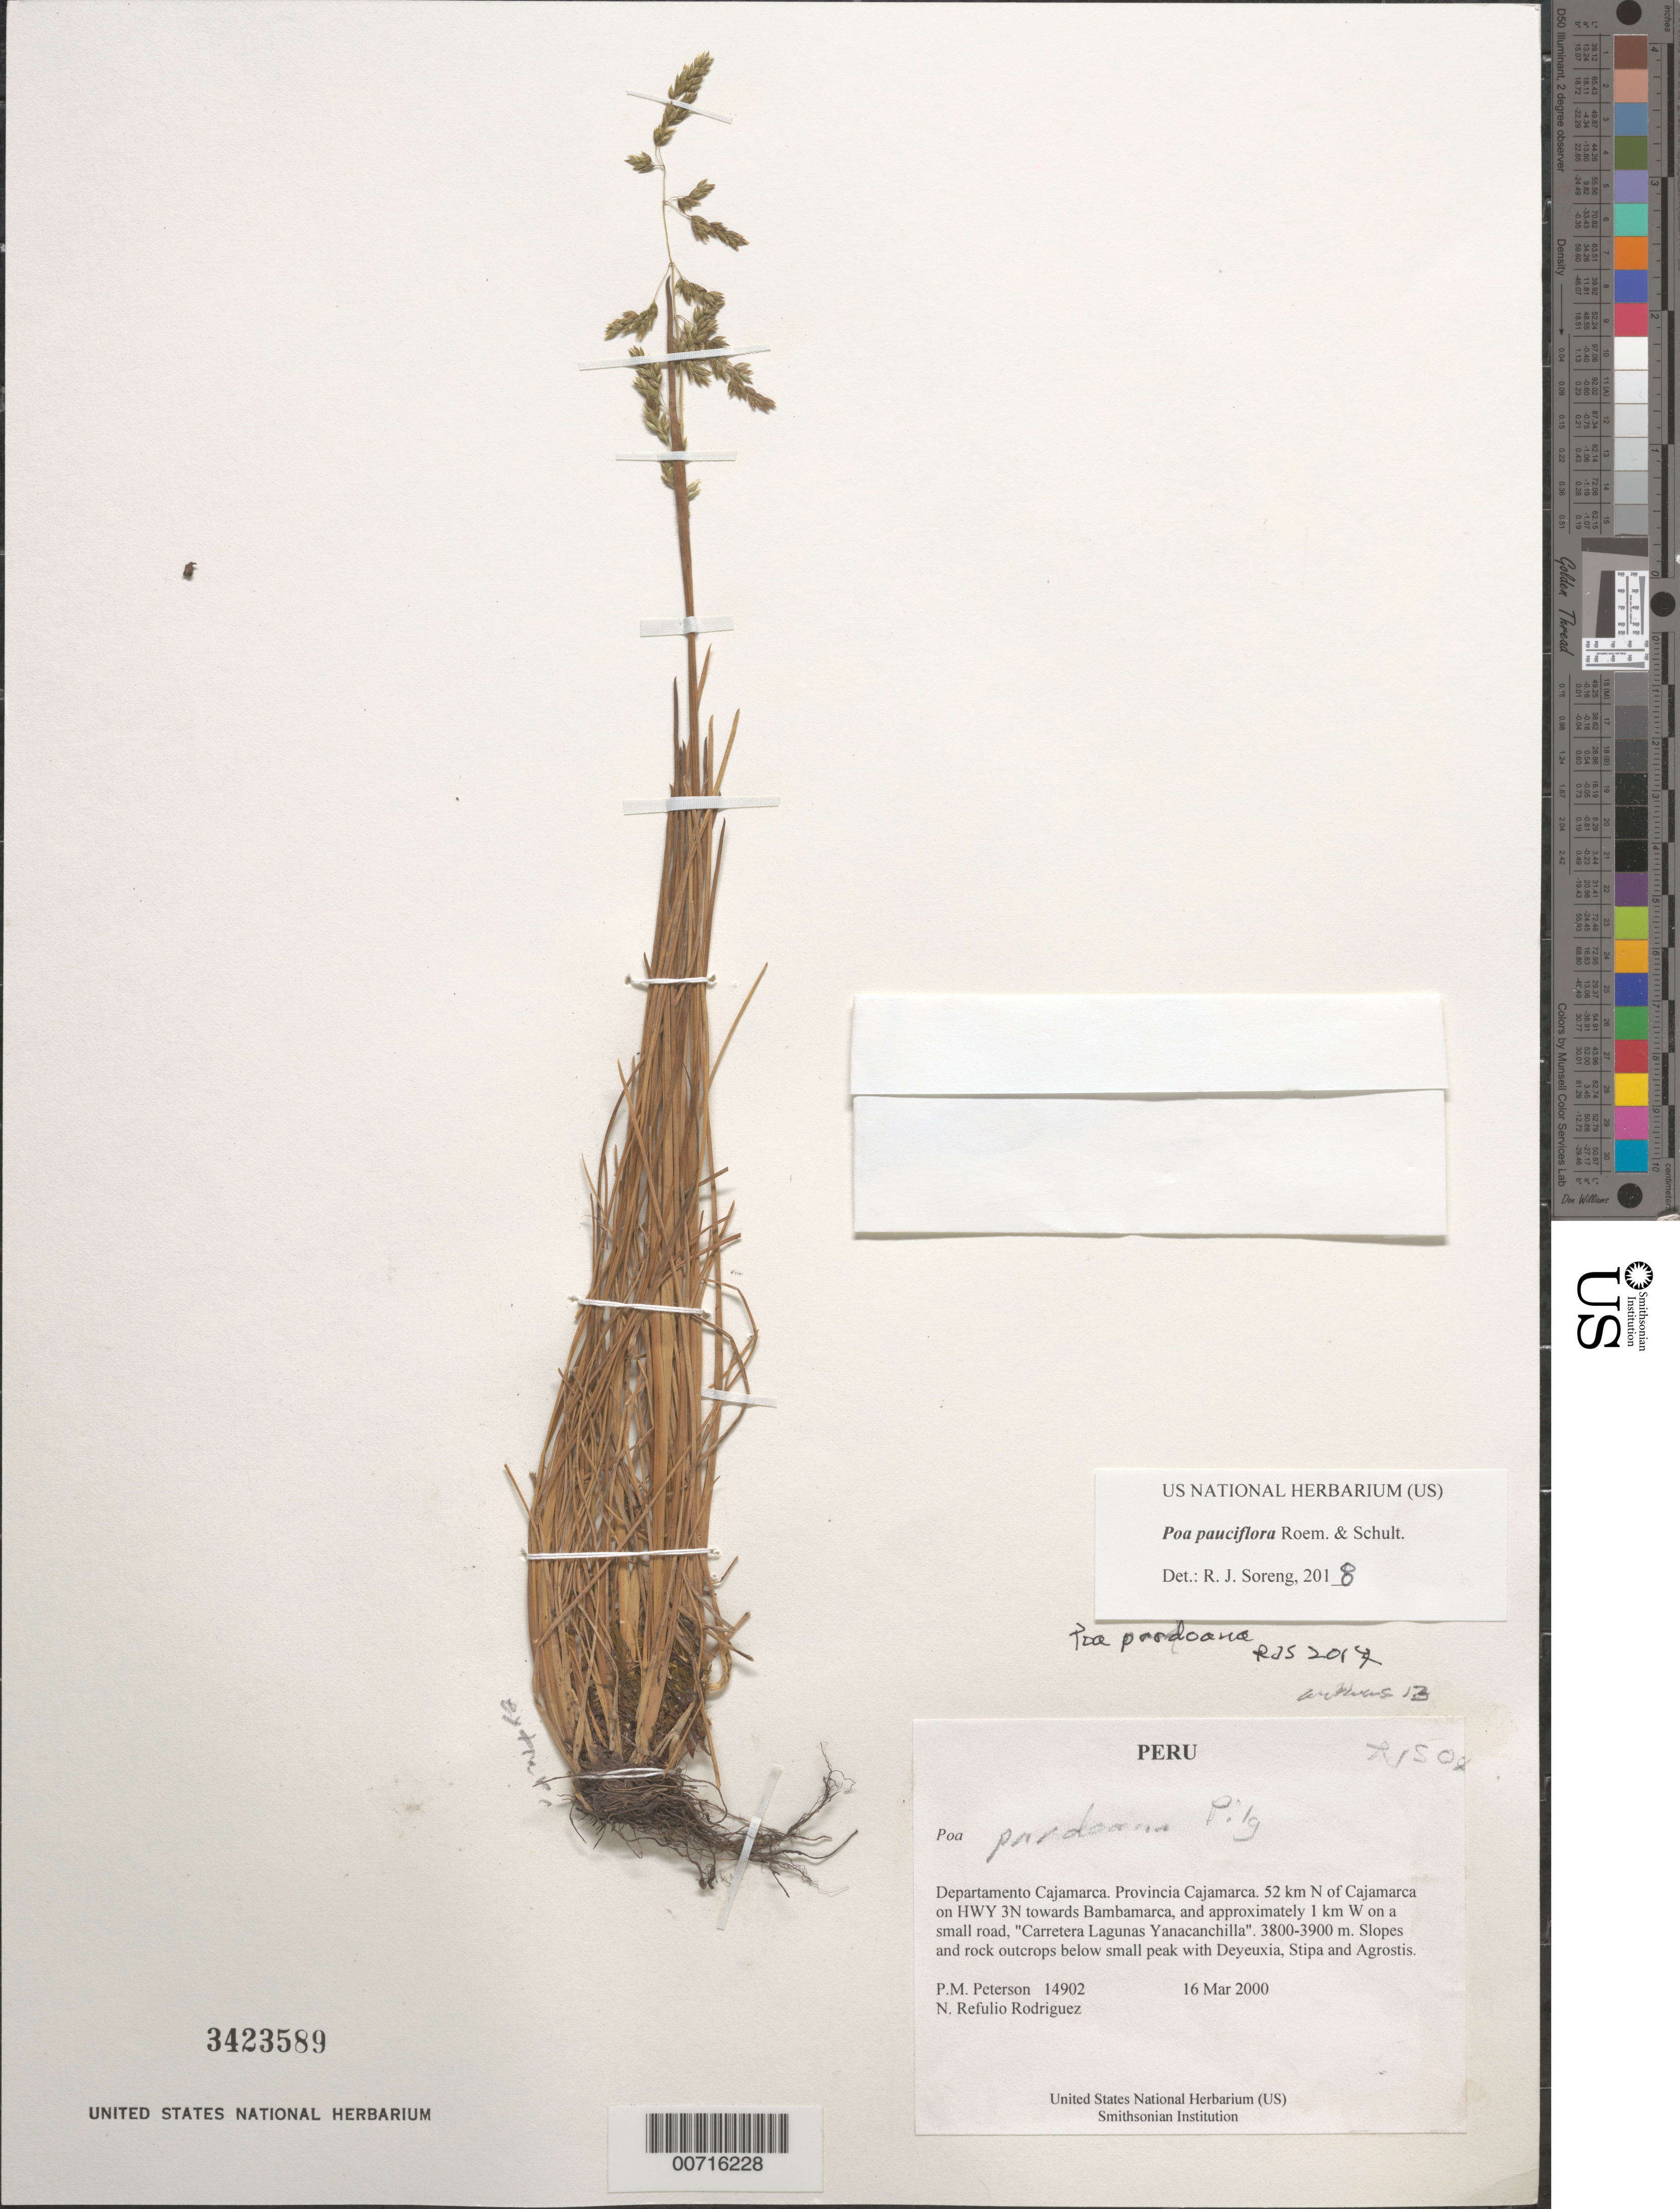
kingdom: Plantae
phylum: Tracheophyta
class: Liliopsida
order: Poales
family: Poaceae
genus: Poa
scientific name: Poa pauciflora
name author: Roem. & Schult.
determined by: Soreng, Robert J., Research Associate (BOT), Smithsonian Institution - National Museum of Natural History (UNITED STATES)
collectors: P. M. Peterson & N. Refulio-Rodríguez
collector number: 14902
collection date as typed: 16 Mar 2000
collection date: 2000-03-16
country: Peru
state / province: Cajamarca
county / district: Cajamarca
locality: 52 km N of Cajamarca on HWY 3N towards Bambamarca, and approximately 1 km W on a small road, "Carretera Lagunas Yanacanchilla".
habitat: Slopes and rock outcrops below small peak with Deyeuxia, Stipa and Agrostis.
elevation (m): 3800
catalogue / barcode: US 3423589